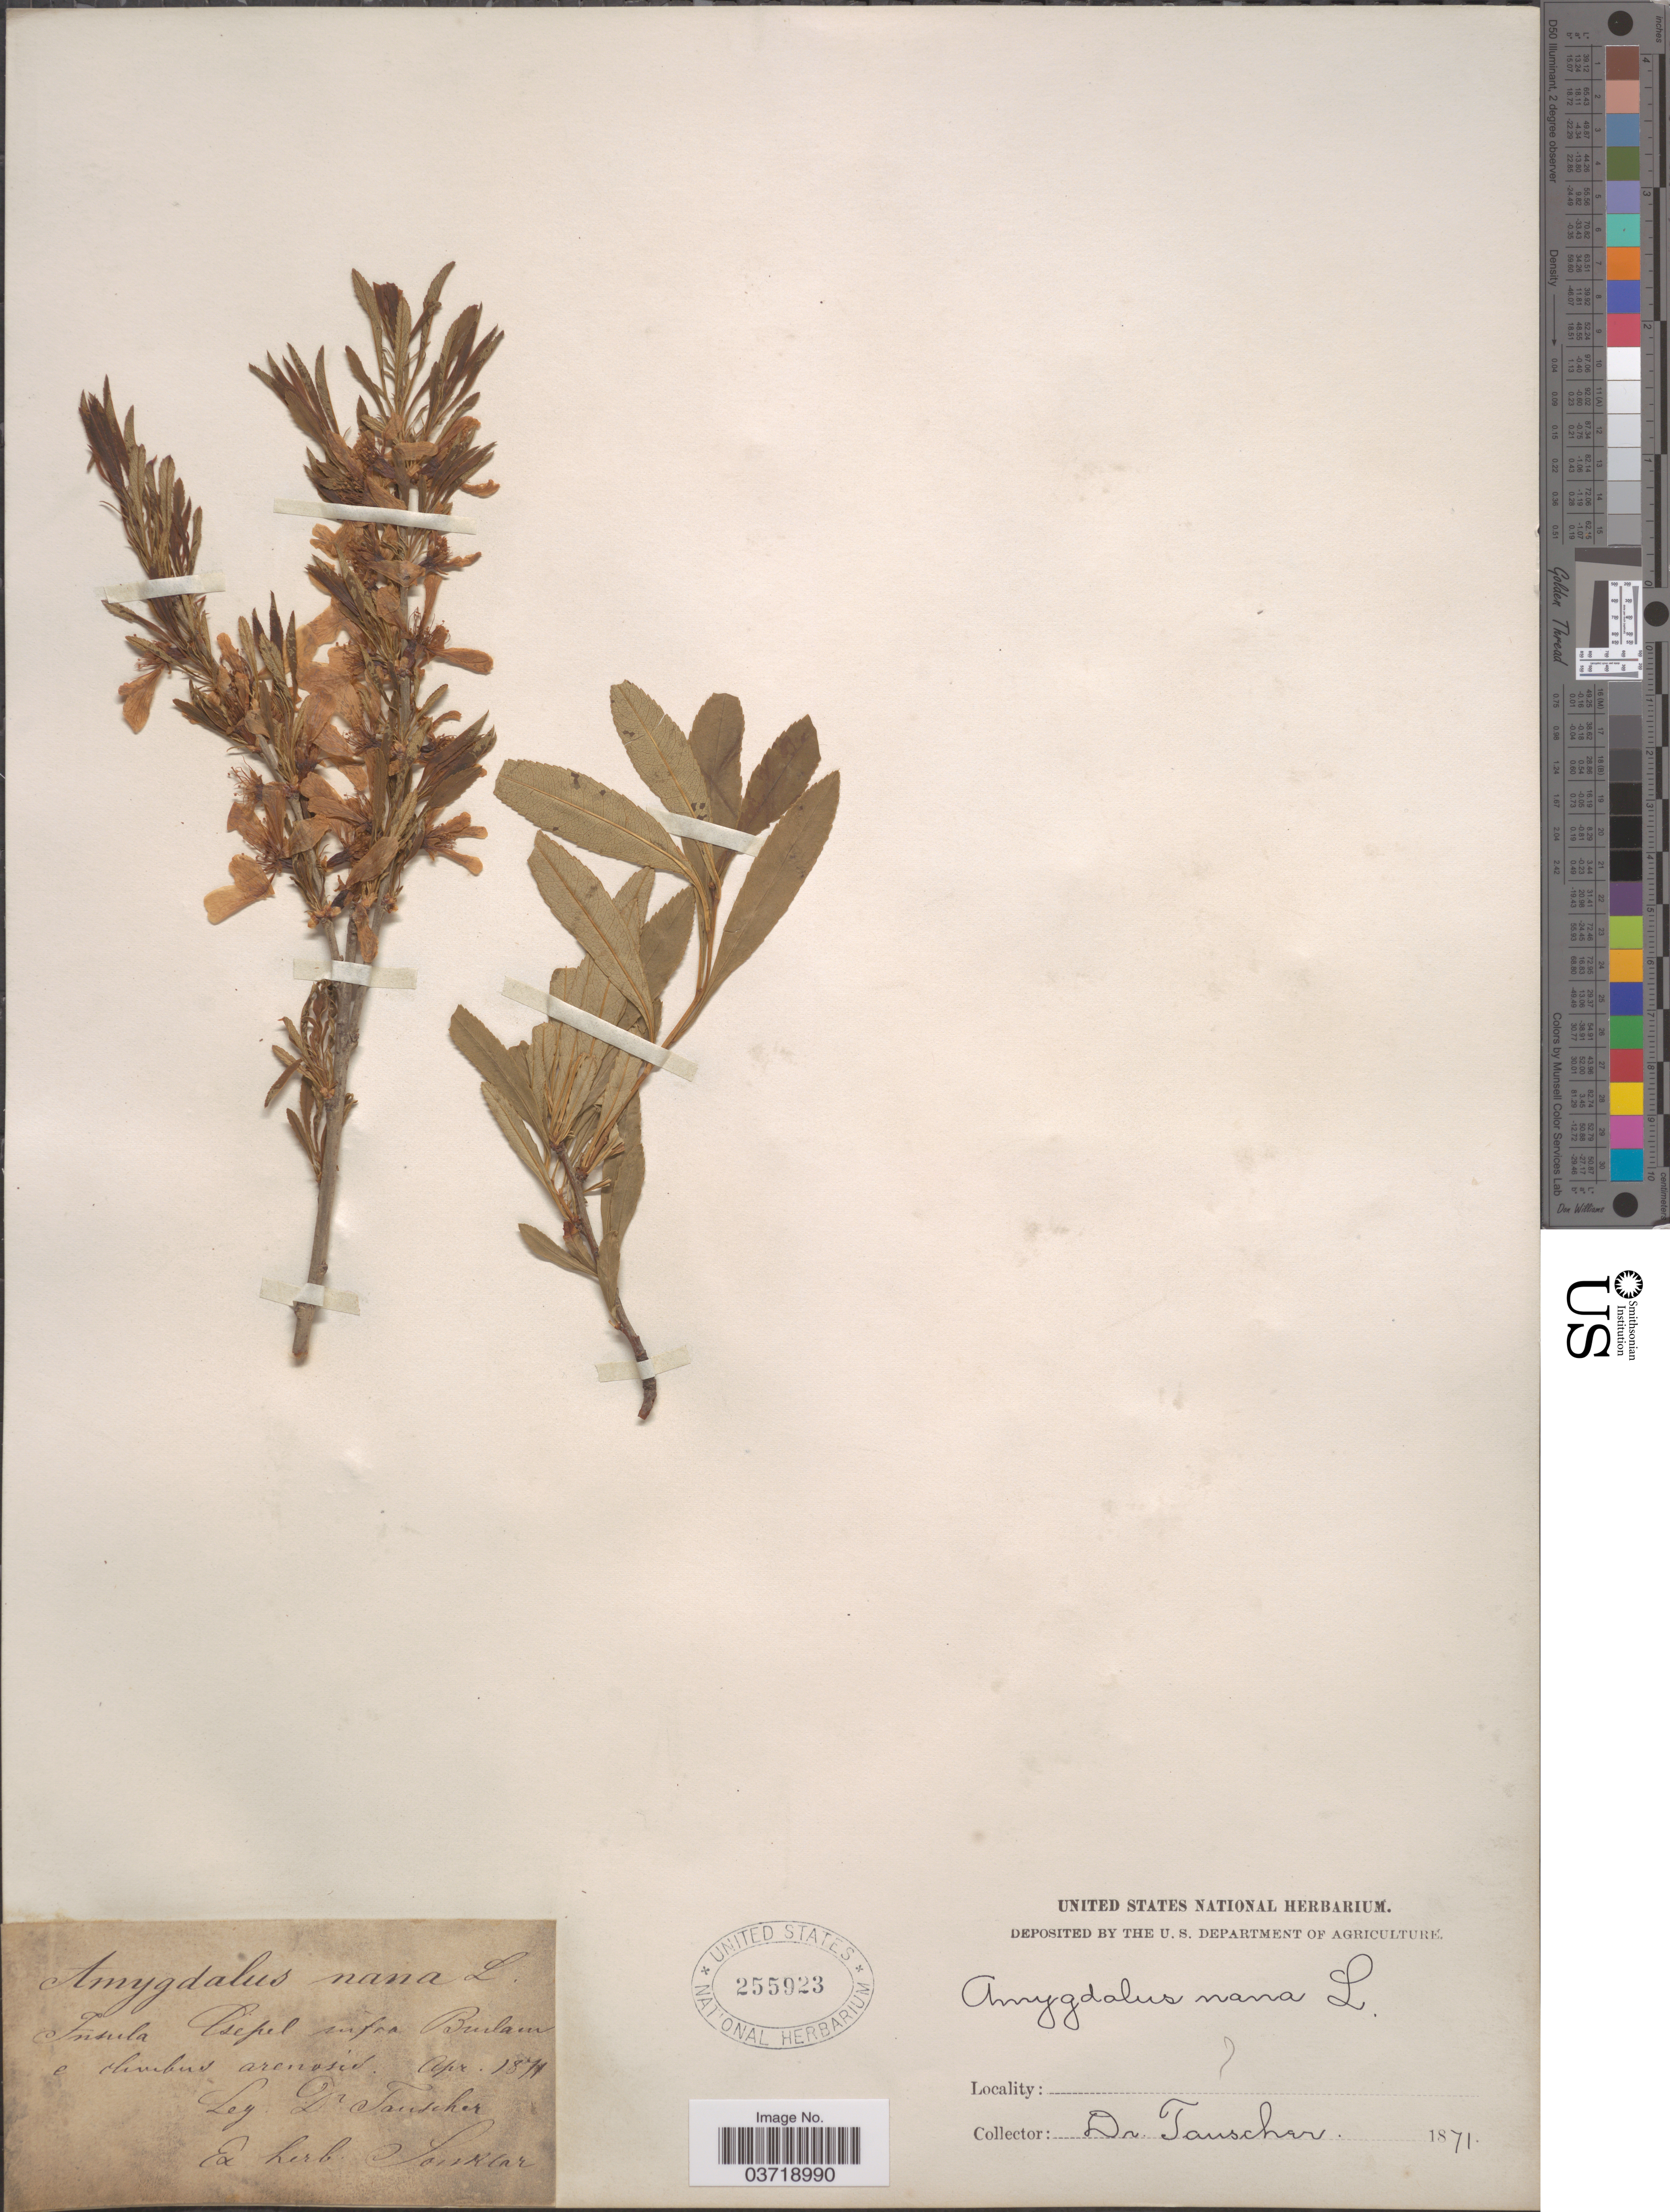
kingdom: Plantae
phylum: Tracheophyta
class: Magnoliopsida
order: Rosales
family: Rosaceae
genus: Prunus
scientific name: Prunus tenella var. tenella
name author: Batsch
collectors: Tauscher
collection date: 1871-04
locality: Insula Csepel infra Burlam e climbus arenosis. [interpreted]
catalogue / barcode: US 255923